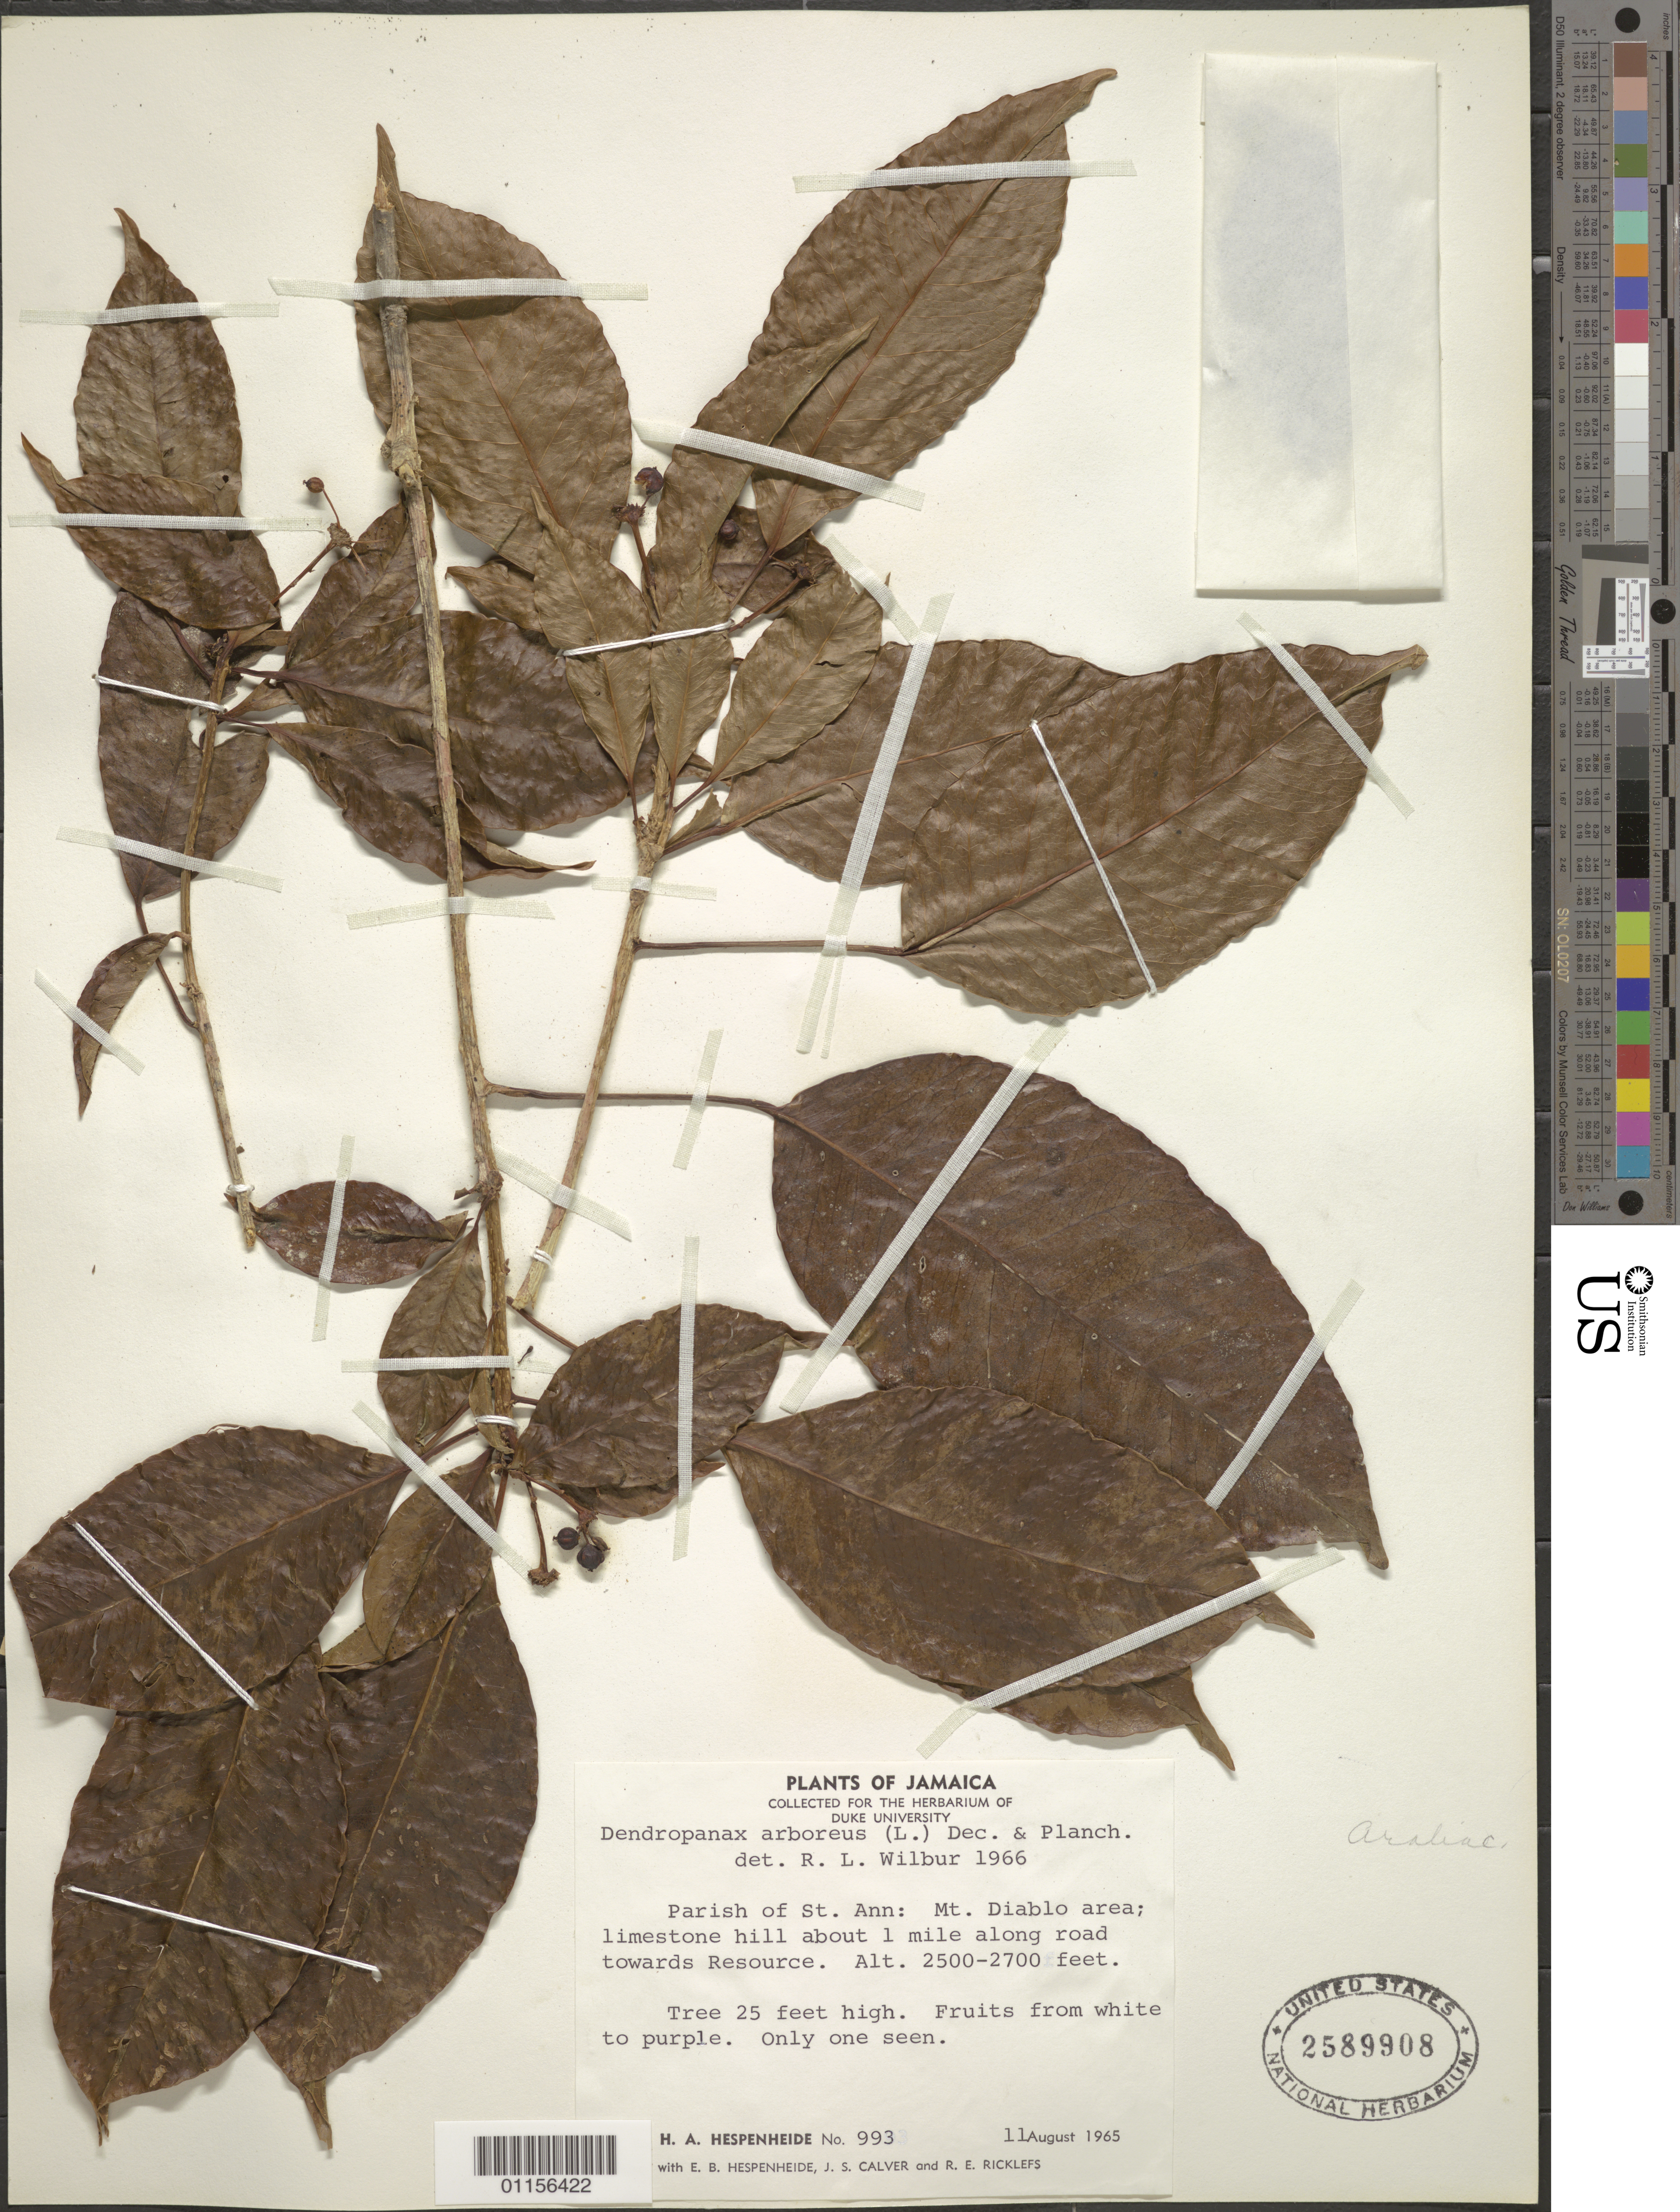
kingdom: Plantae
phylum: Tracheophyta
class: Magnoliopsida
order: Apiales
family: Araliaceae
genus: Dendropanax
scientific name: Dendropanax arboreus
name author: (L.) Decne. & Planch.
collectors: H. A. Hespenheide, E. Hespenheide, J. Calver & R. Ricklefs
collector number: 993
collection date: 1965-08-11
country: Jamaica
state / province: Saint Ann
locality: Mt Diablo area, about 1 mi along Rd towards Resourse.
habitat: Tree. Limestone hill. Only one seen.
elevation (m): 762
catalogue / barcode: US 2589908